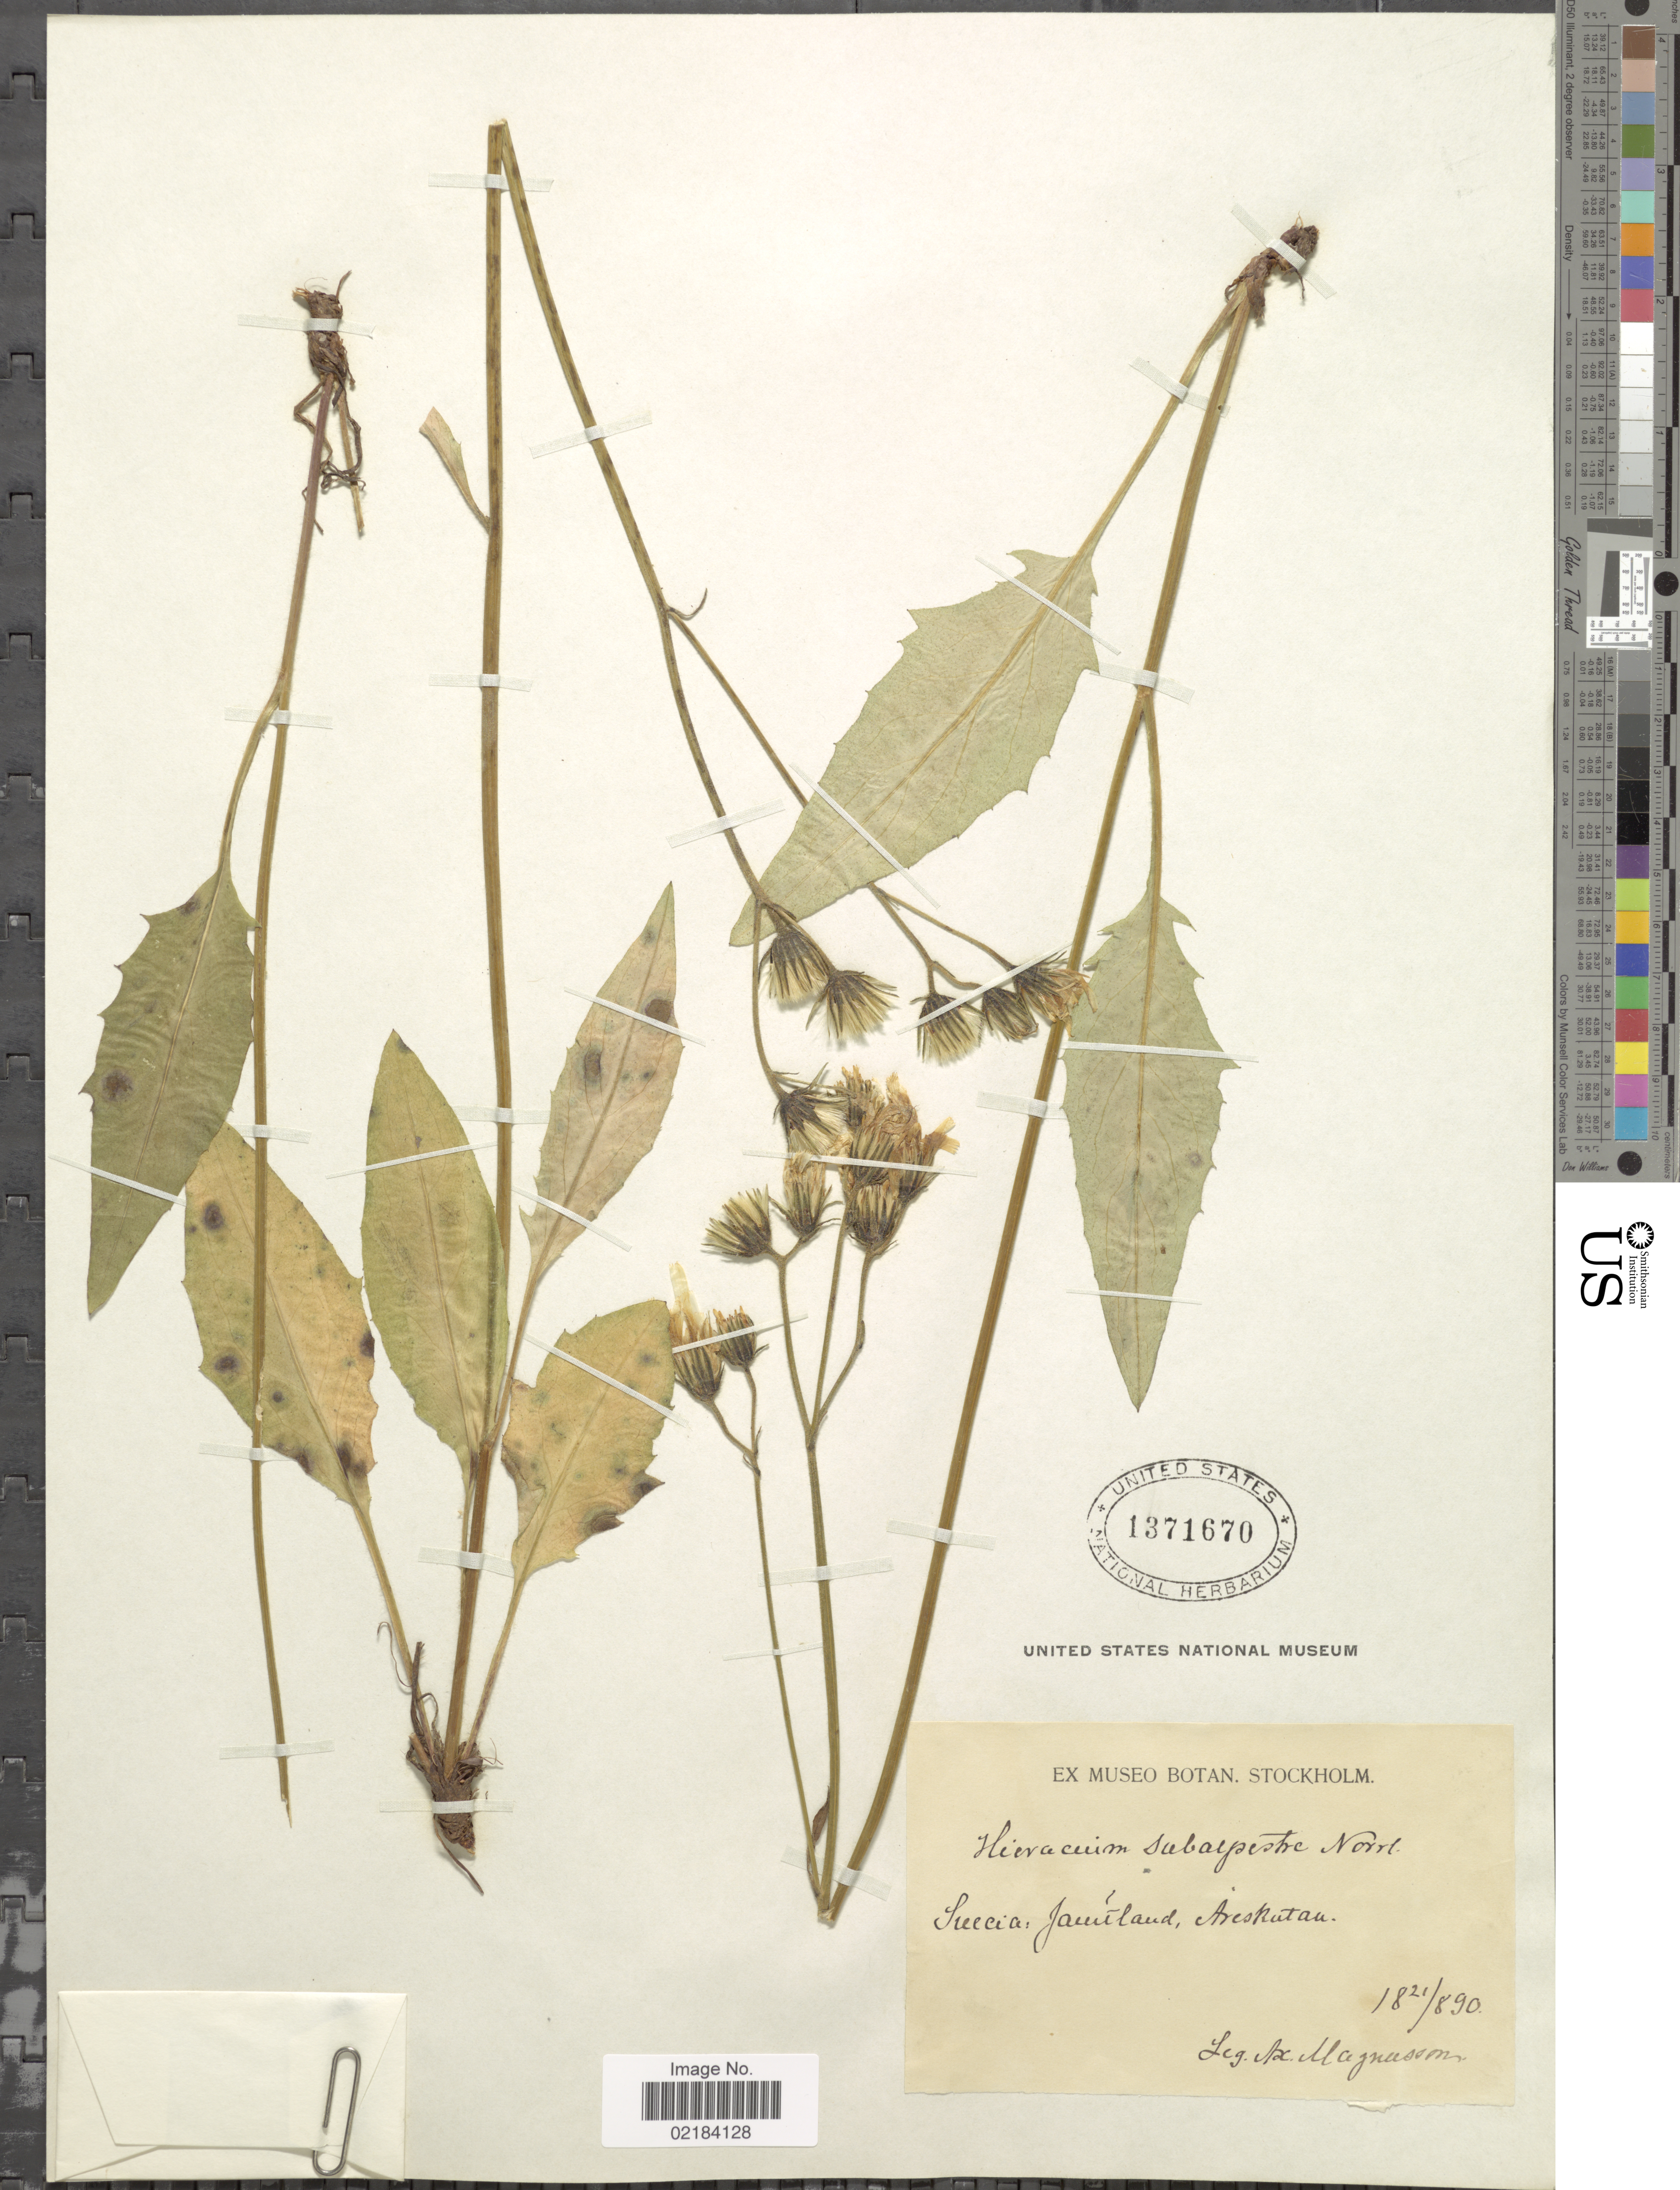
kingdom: Plantae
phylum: Tracheophyta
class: Magnoliopsida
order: Asterales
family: Asteraceae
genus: Hieracium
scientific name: Hieracium subalpestre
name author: Norrlin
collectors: A. Magnusson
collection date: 1890-08-21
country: Sweden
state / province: Jämtland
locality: Jamtland, Åreskutan.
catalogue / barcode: US 1371670